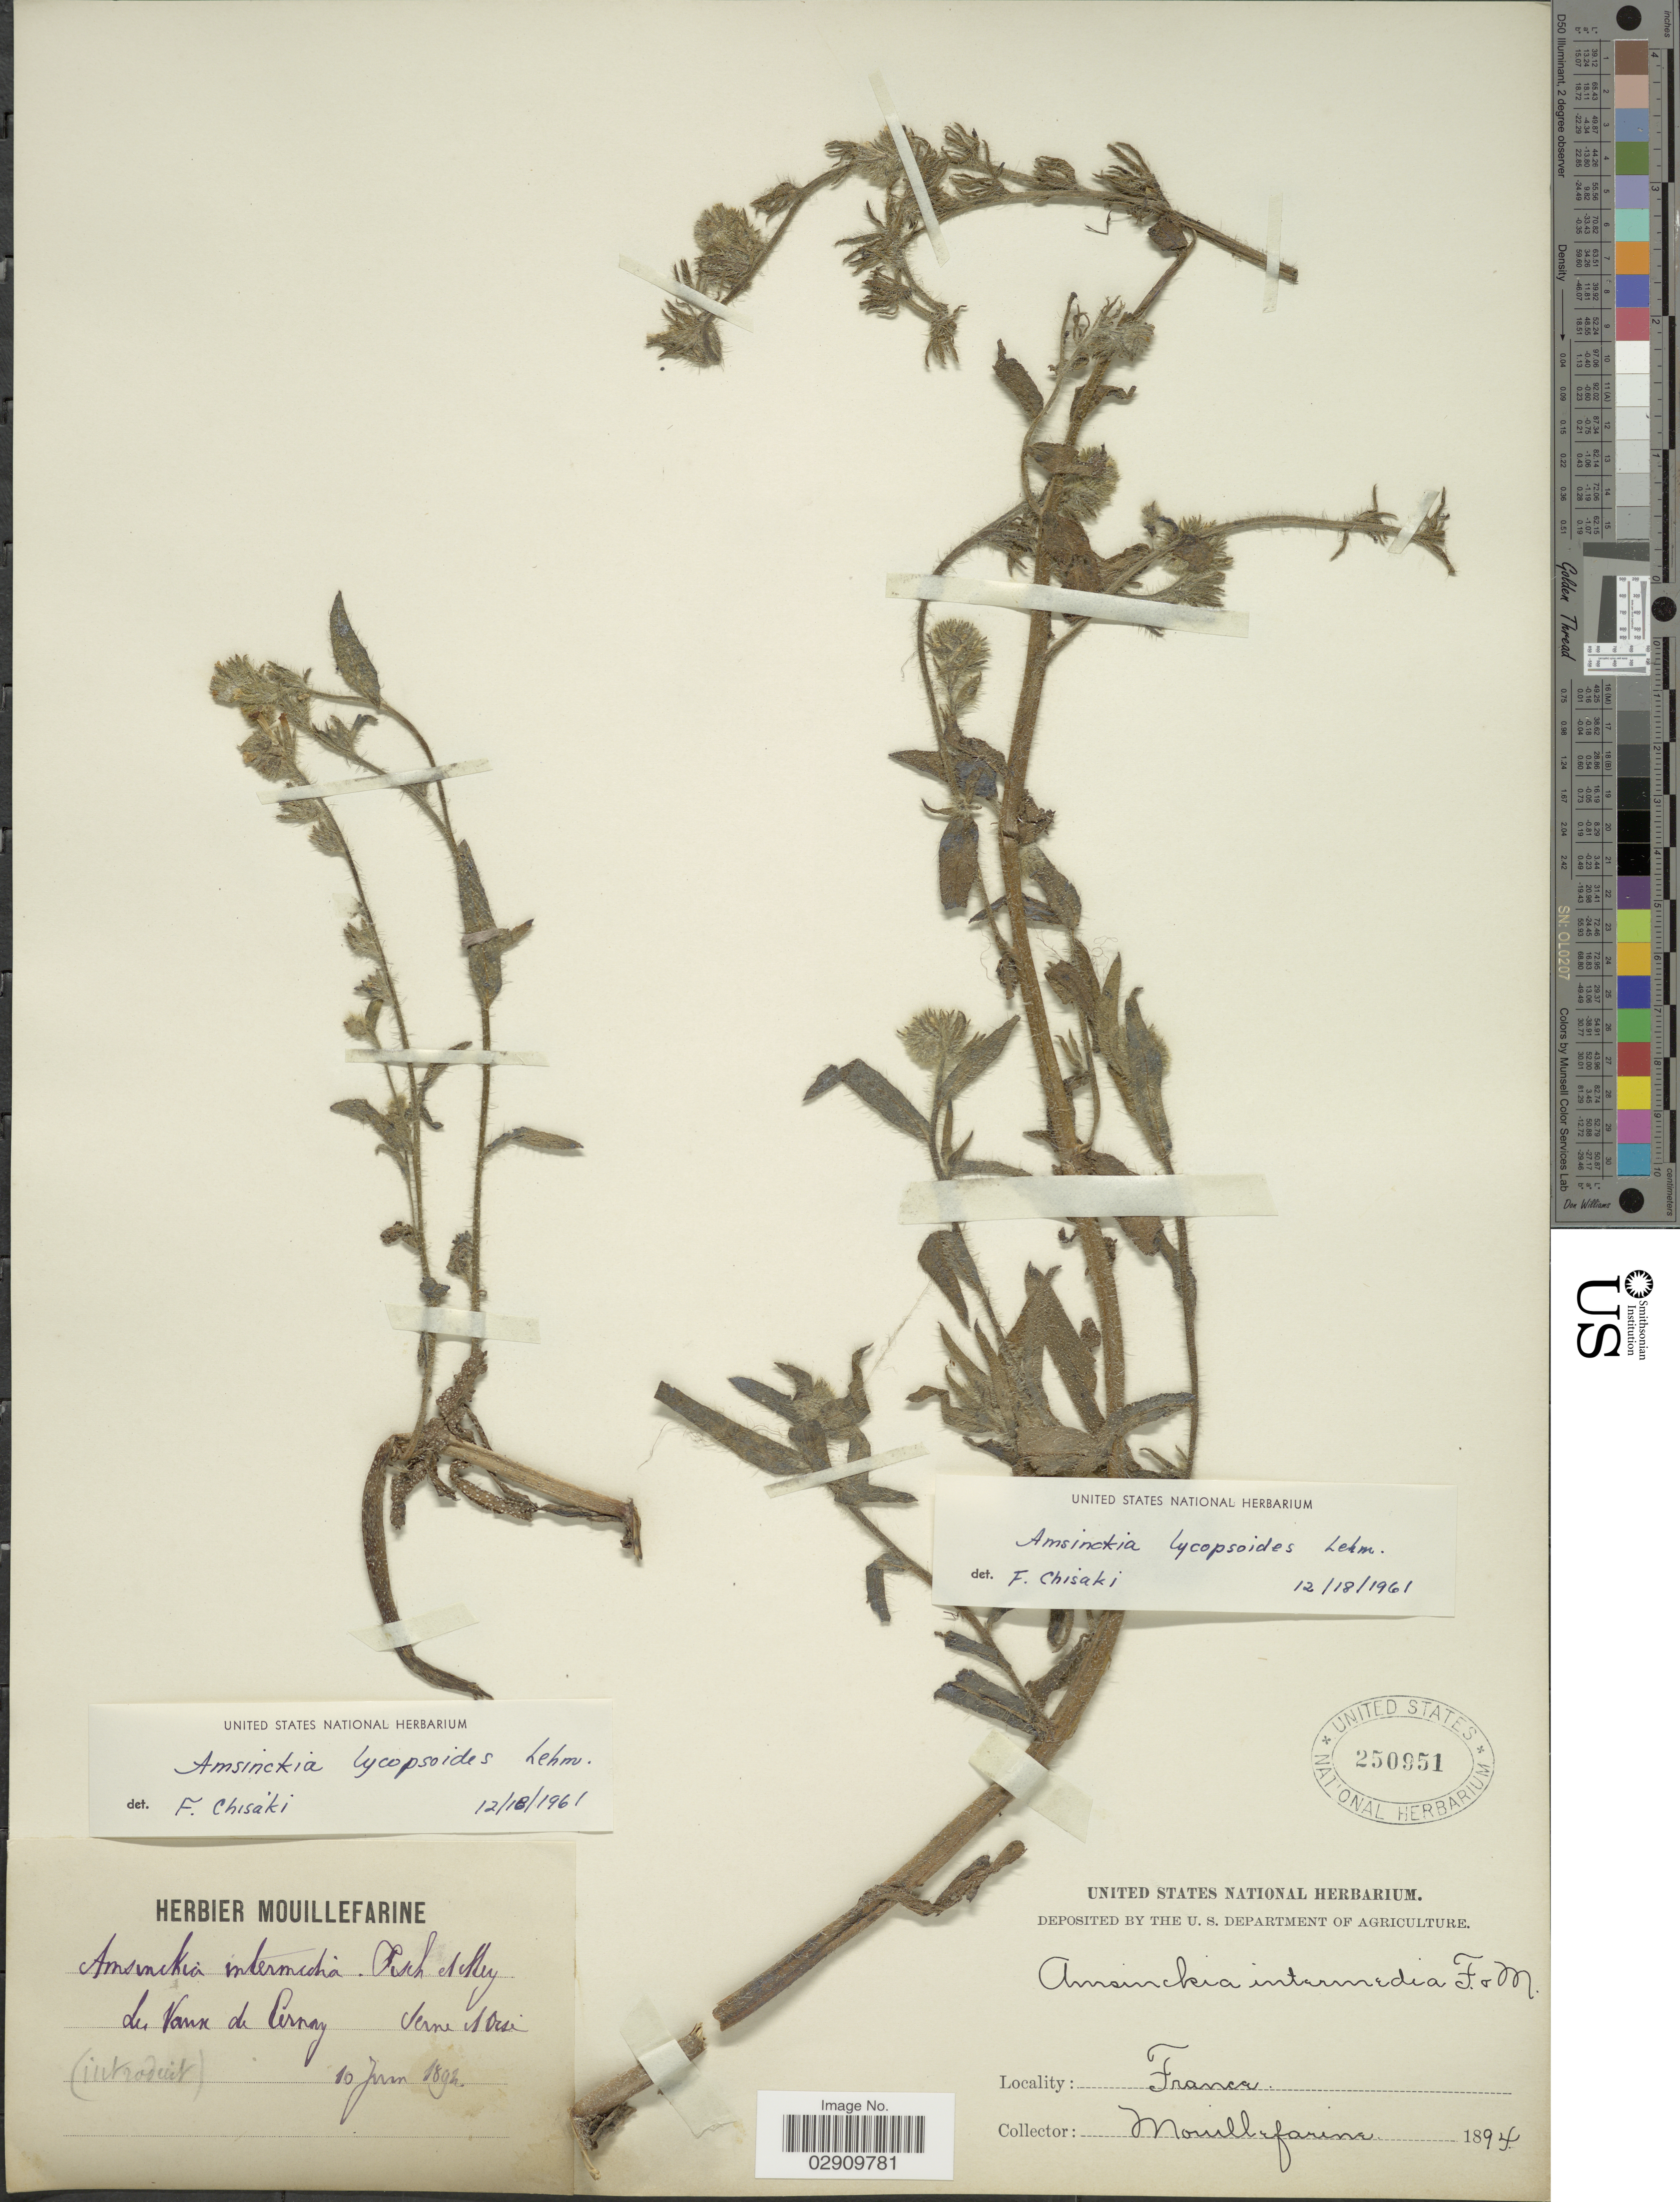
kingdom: Plantae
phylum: Tracheophyta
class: Magnoliopsida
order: Boraginales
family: Boraginaceae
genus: Amsinckia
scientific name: Amsinckia lycopsoides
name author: Lehm.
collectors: A. Mouillefarine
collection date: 1892-06-10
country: France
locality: Du Vanx de Cerraym Seine et Oise.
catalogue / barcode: US 250951